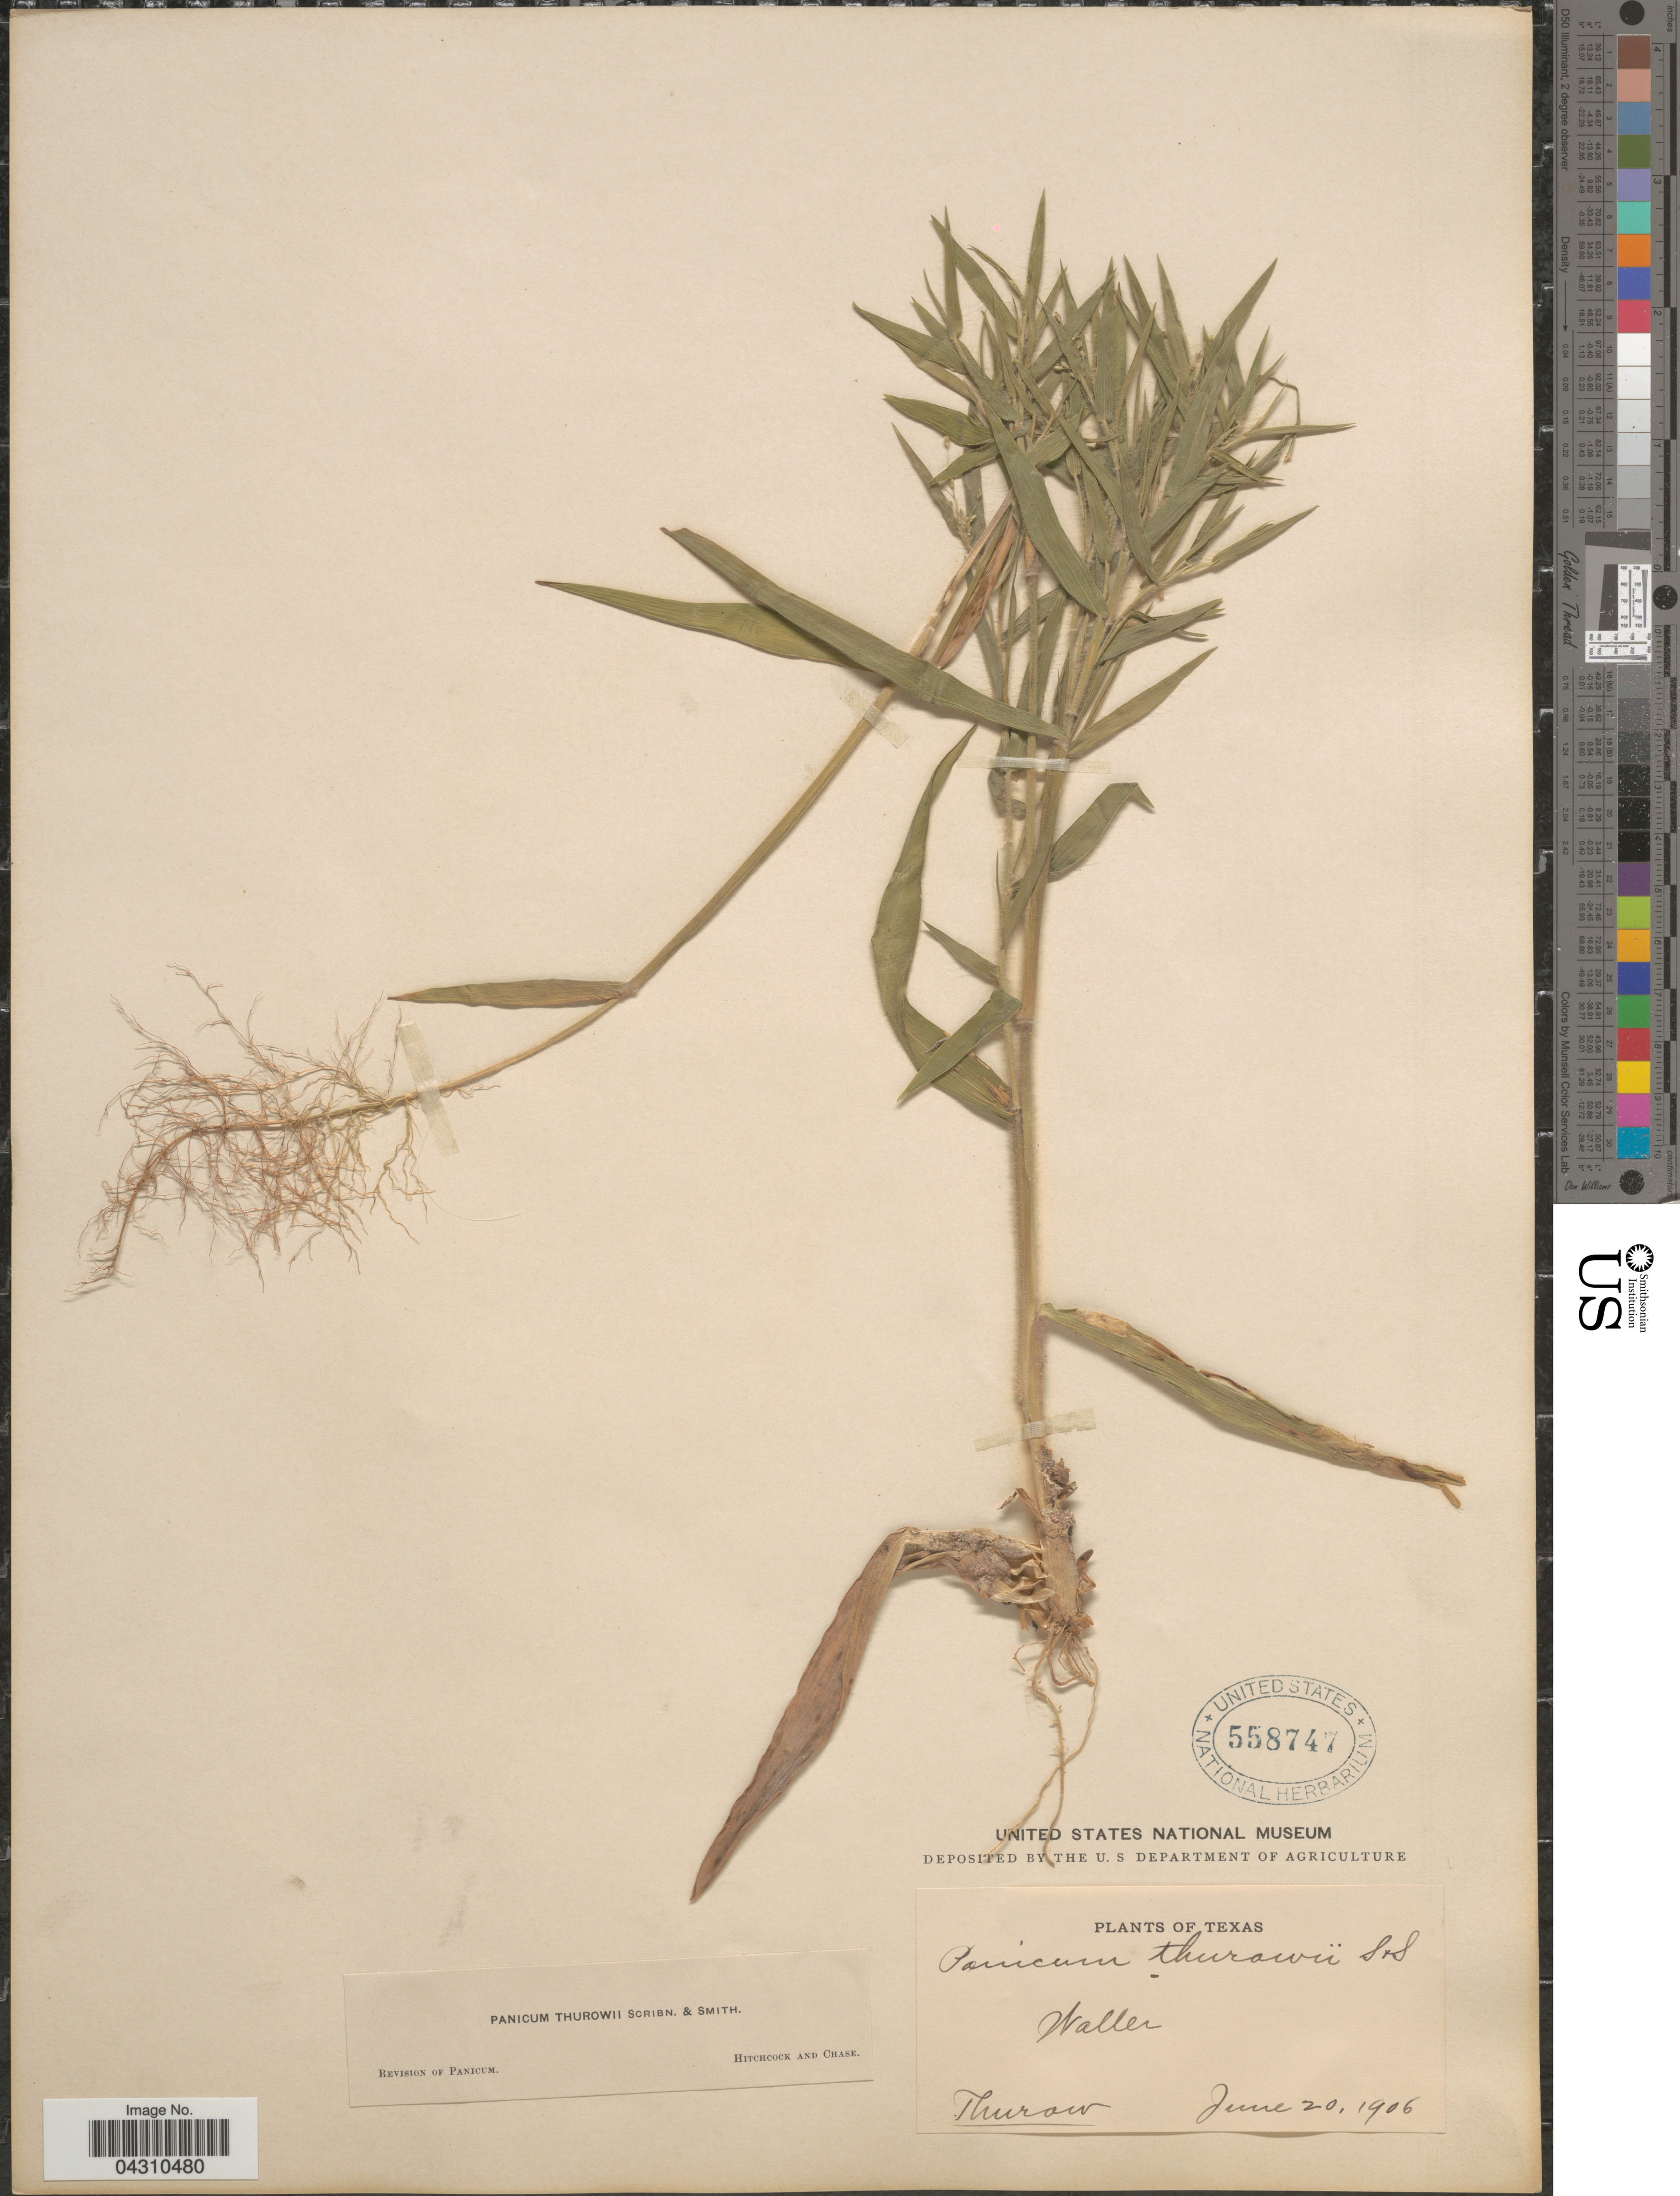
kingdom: Plantae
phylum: Tracheophyta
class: Liliopsida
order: Poales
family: Poaceae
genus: Dichanthelium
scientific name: Dichanthelium acuminatum var. acuminatum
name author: (Sw.) Gould & C.A. Clark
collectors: Thurow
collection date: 1906-06-20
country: United States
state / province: Texas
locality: Waller.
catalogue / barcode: US 558747